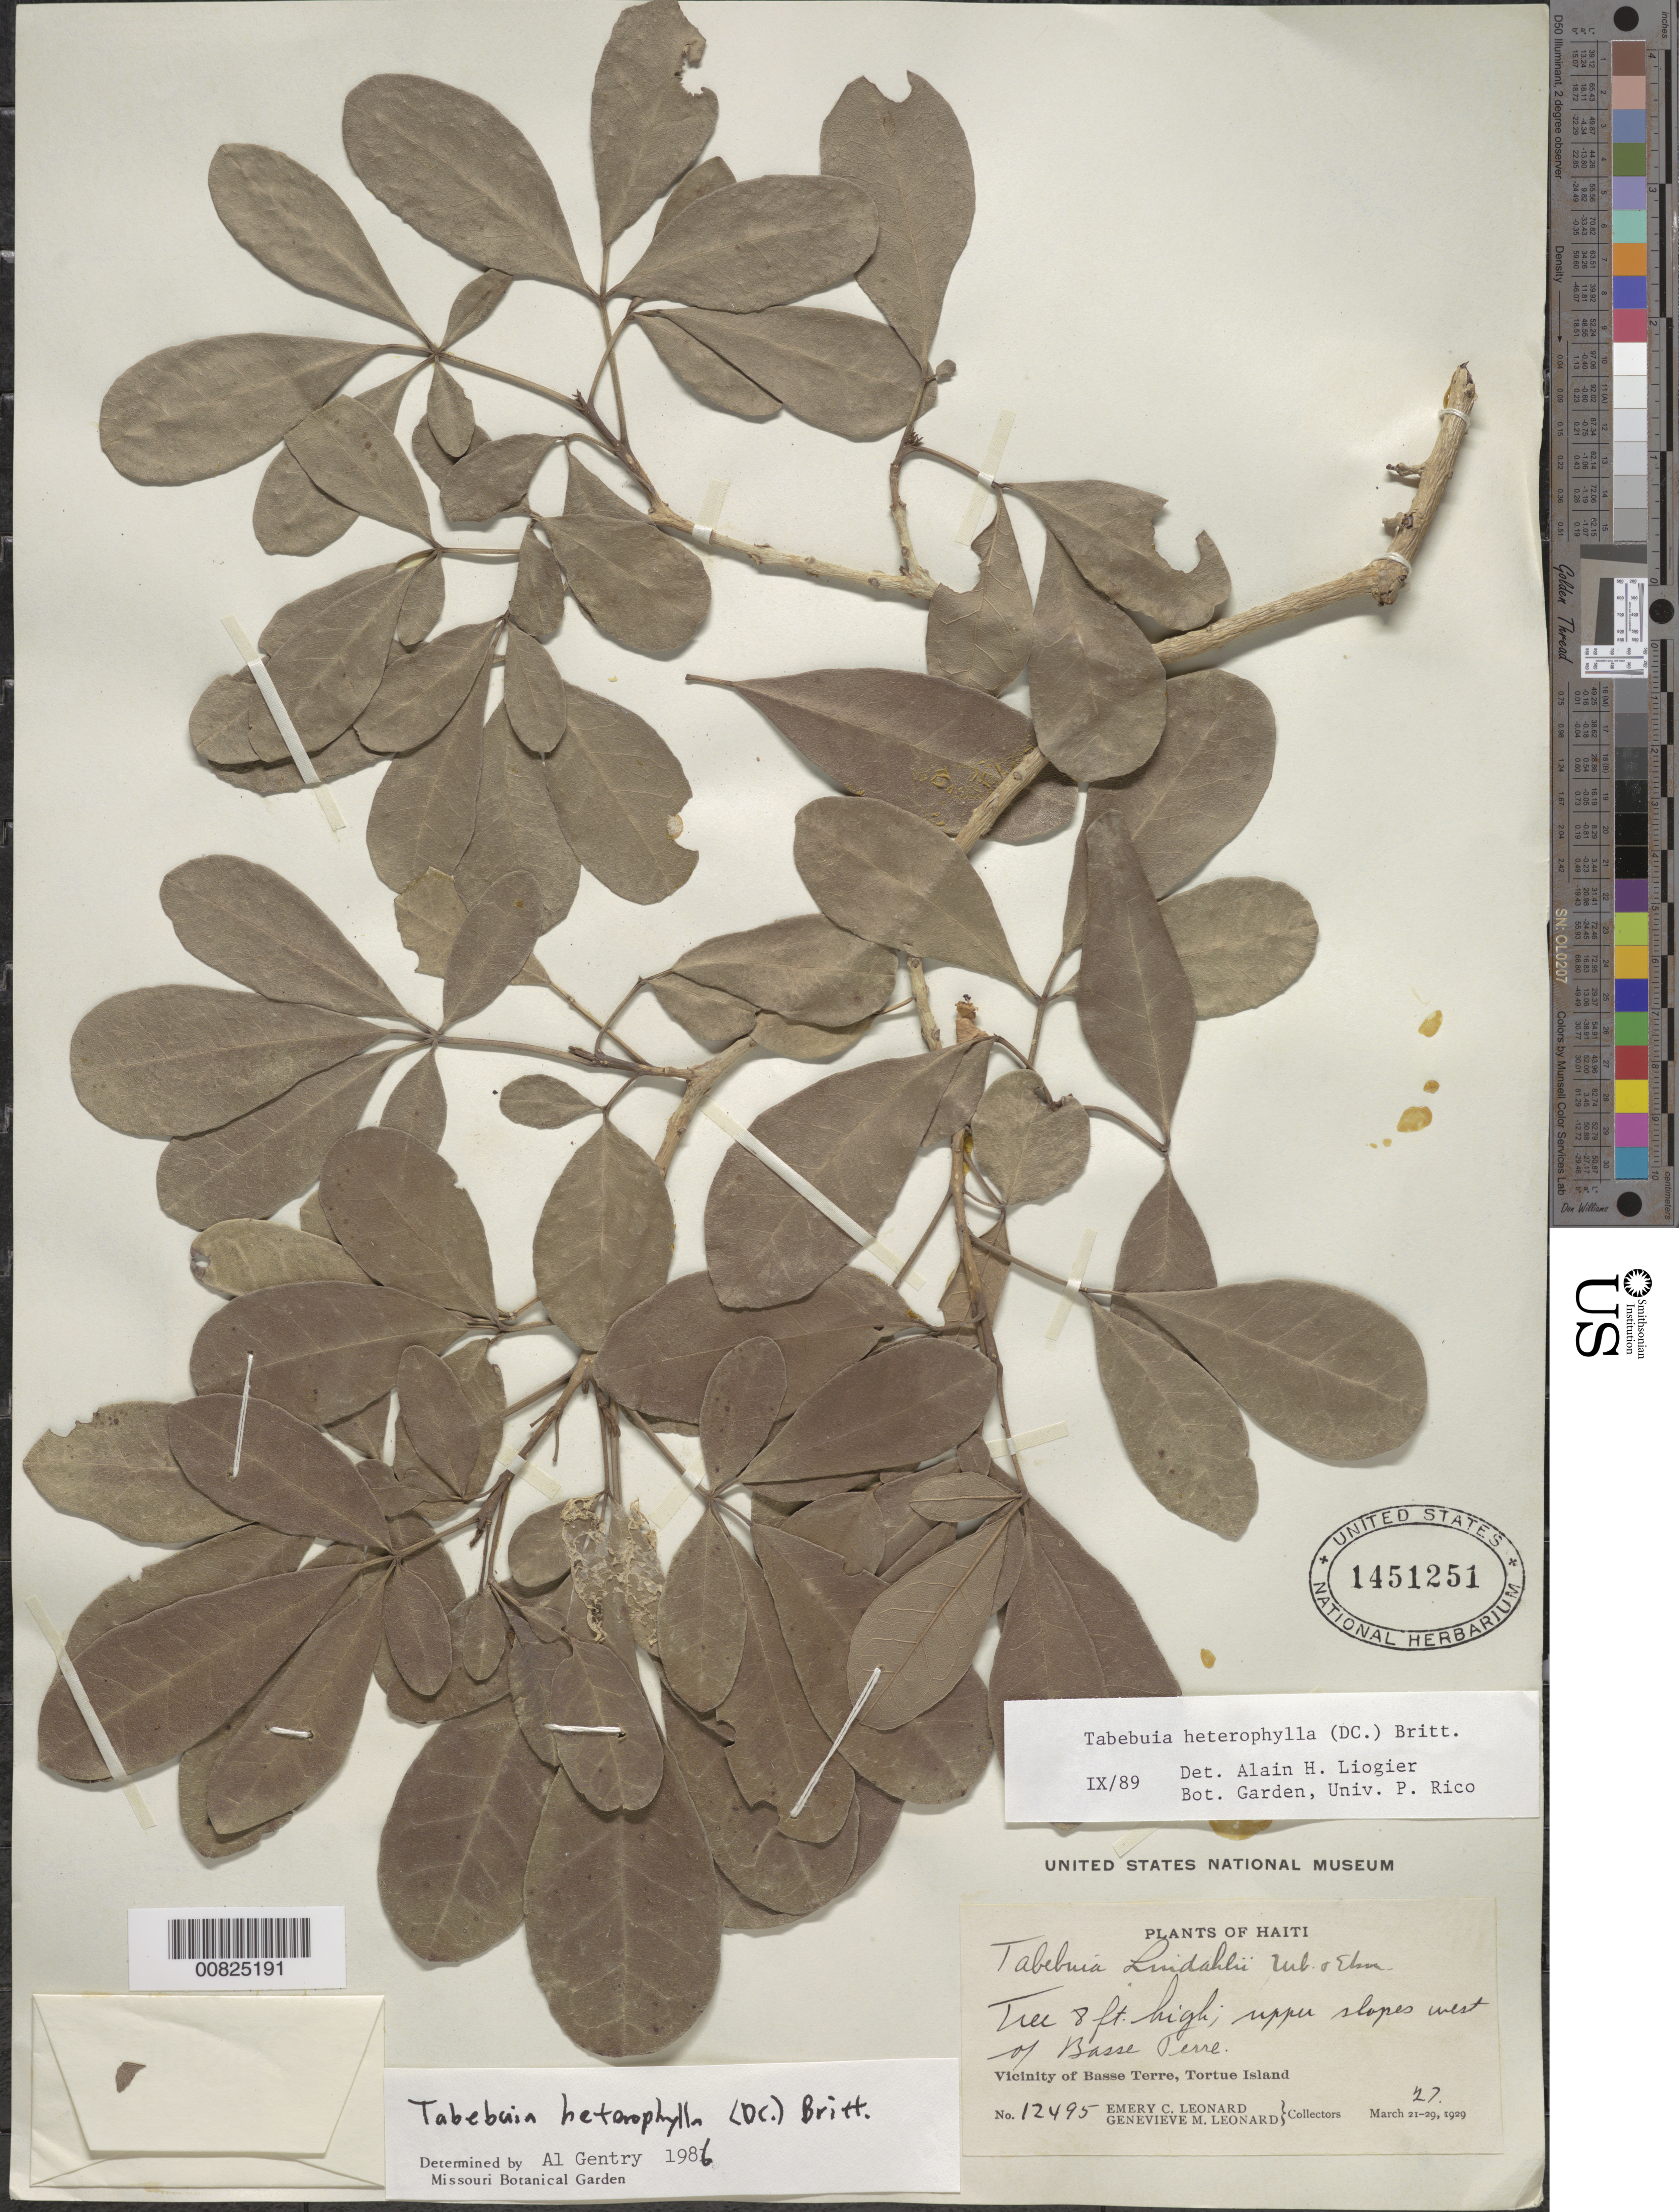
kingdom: Plantae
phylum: Tracheophyta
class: Magnoliopsida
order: Lamiales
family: Bignoniaceae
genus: Tabebuia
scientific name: Tabebuia heterophylla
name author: (DC.) Britton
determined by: Liogier, Alain H.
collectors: E. C. Leonard & G. M. Leonard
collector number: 12495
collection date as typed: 27 Mar 1929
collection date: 1929-03-27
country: Haiti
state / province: Nord-Ouest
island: Île de la Tortue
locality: Vicinity of Basse Terre, upper slopes W of city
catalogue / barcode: US 1451251